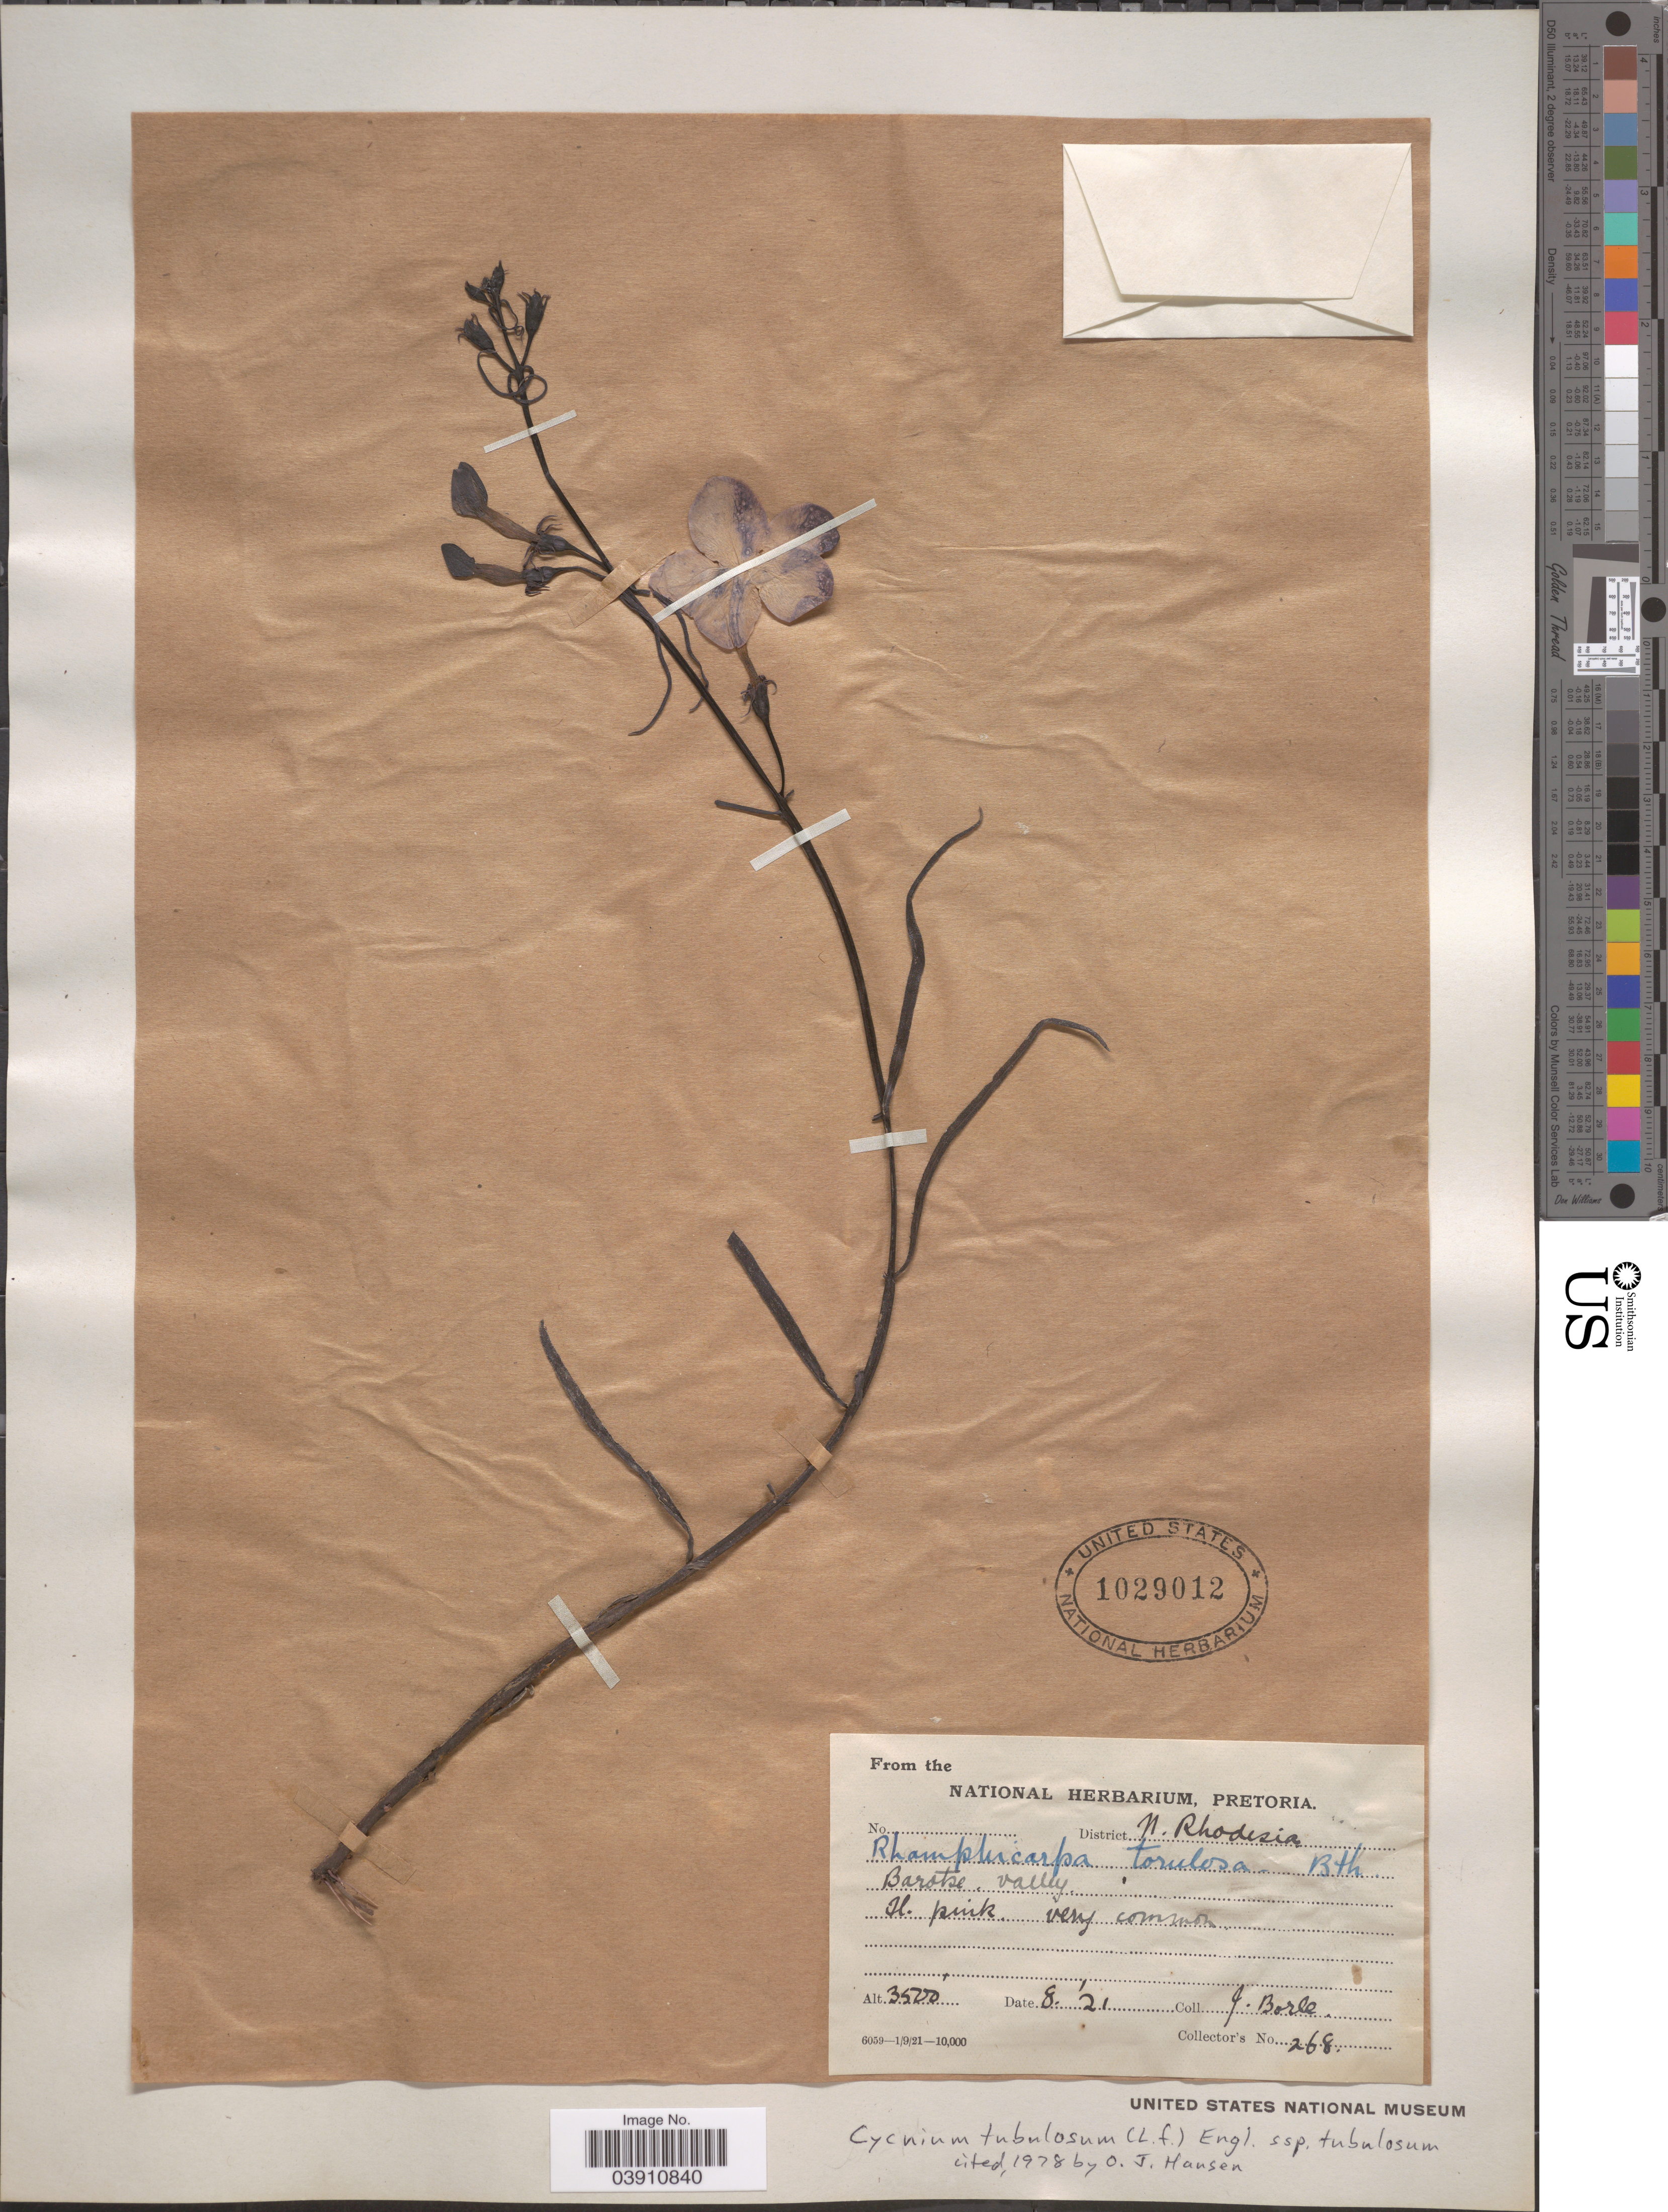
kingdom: Plantae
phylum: Tracheophyta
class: Magnoliopsida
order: Lamiales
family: Orobanchaceae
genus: Cycnium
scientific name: Cycnium tubulosum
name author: (L. f.) Engl.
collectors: J. Borle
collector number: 268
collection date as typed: Transcribed d/m/y: /8/21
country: Zambia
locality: District N. Rhodesia.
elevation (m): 1067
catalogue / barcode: US 1029012